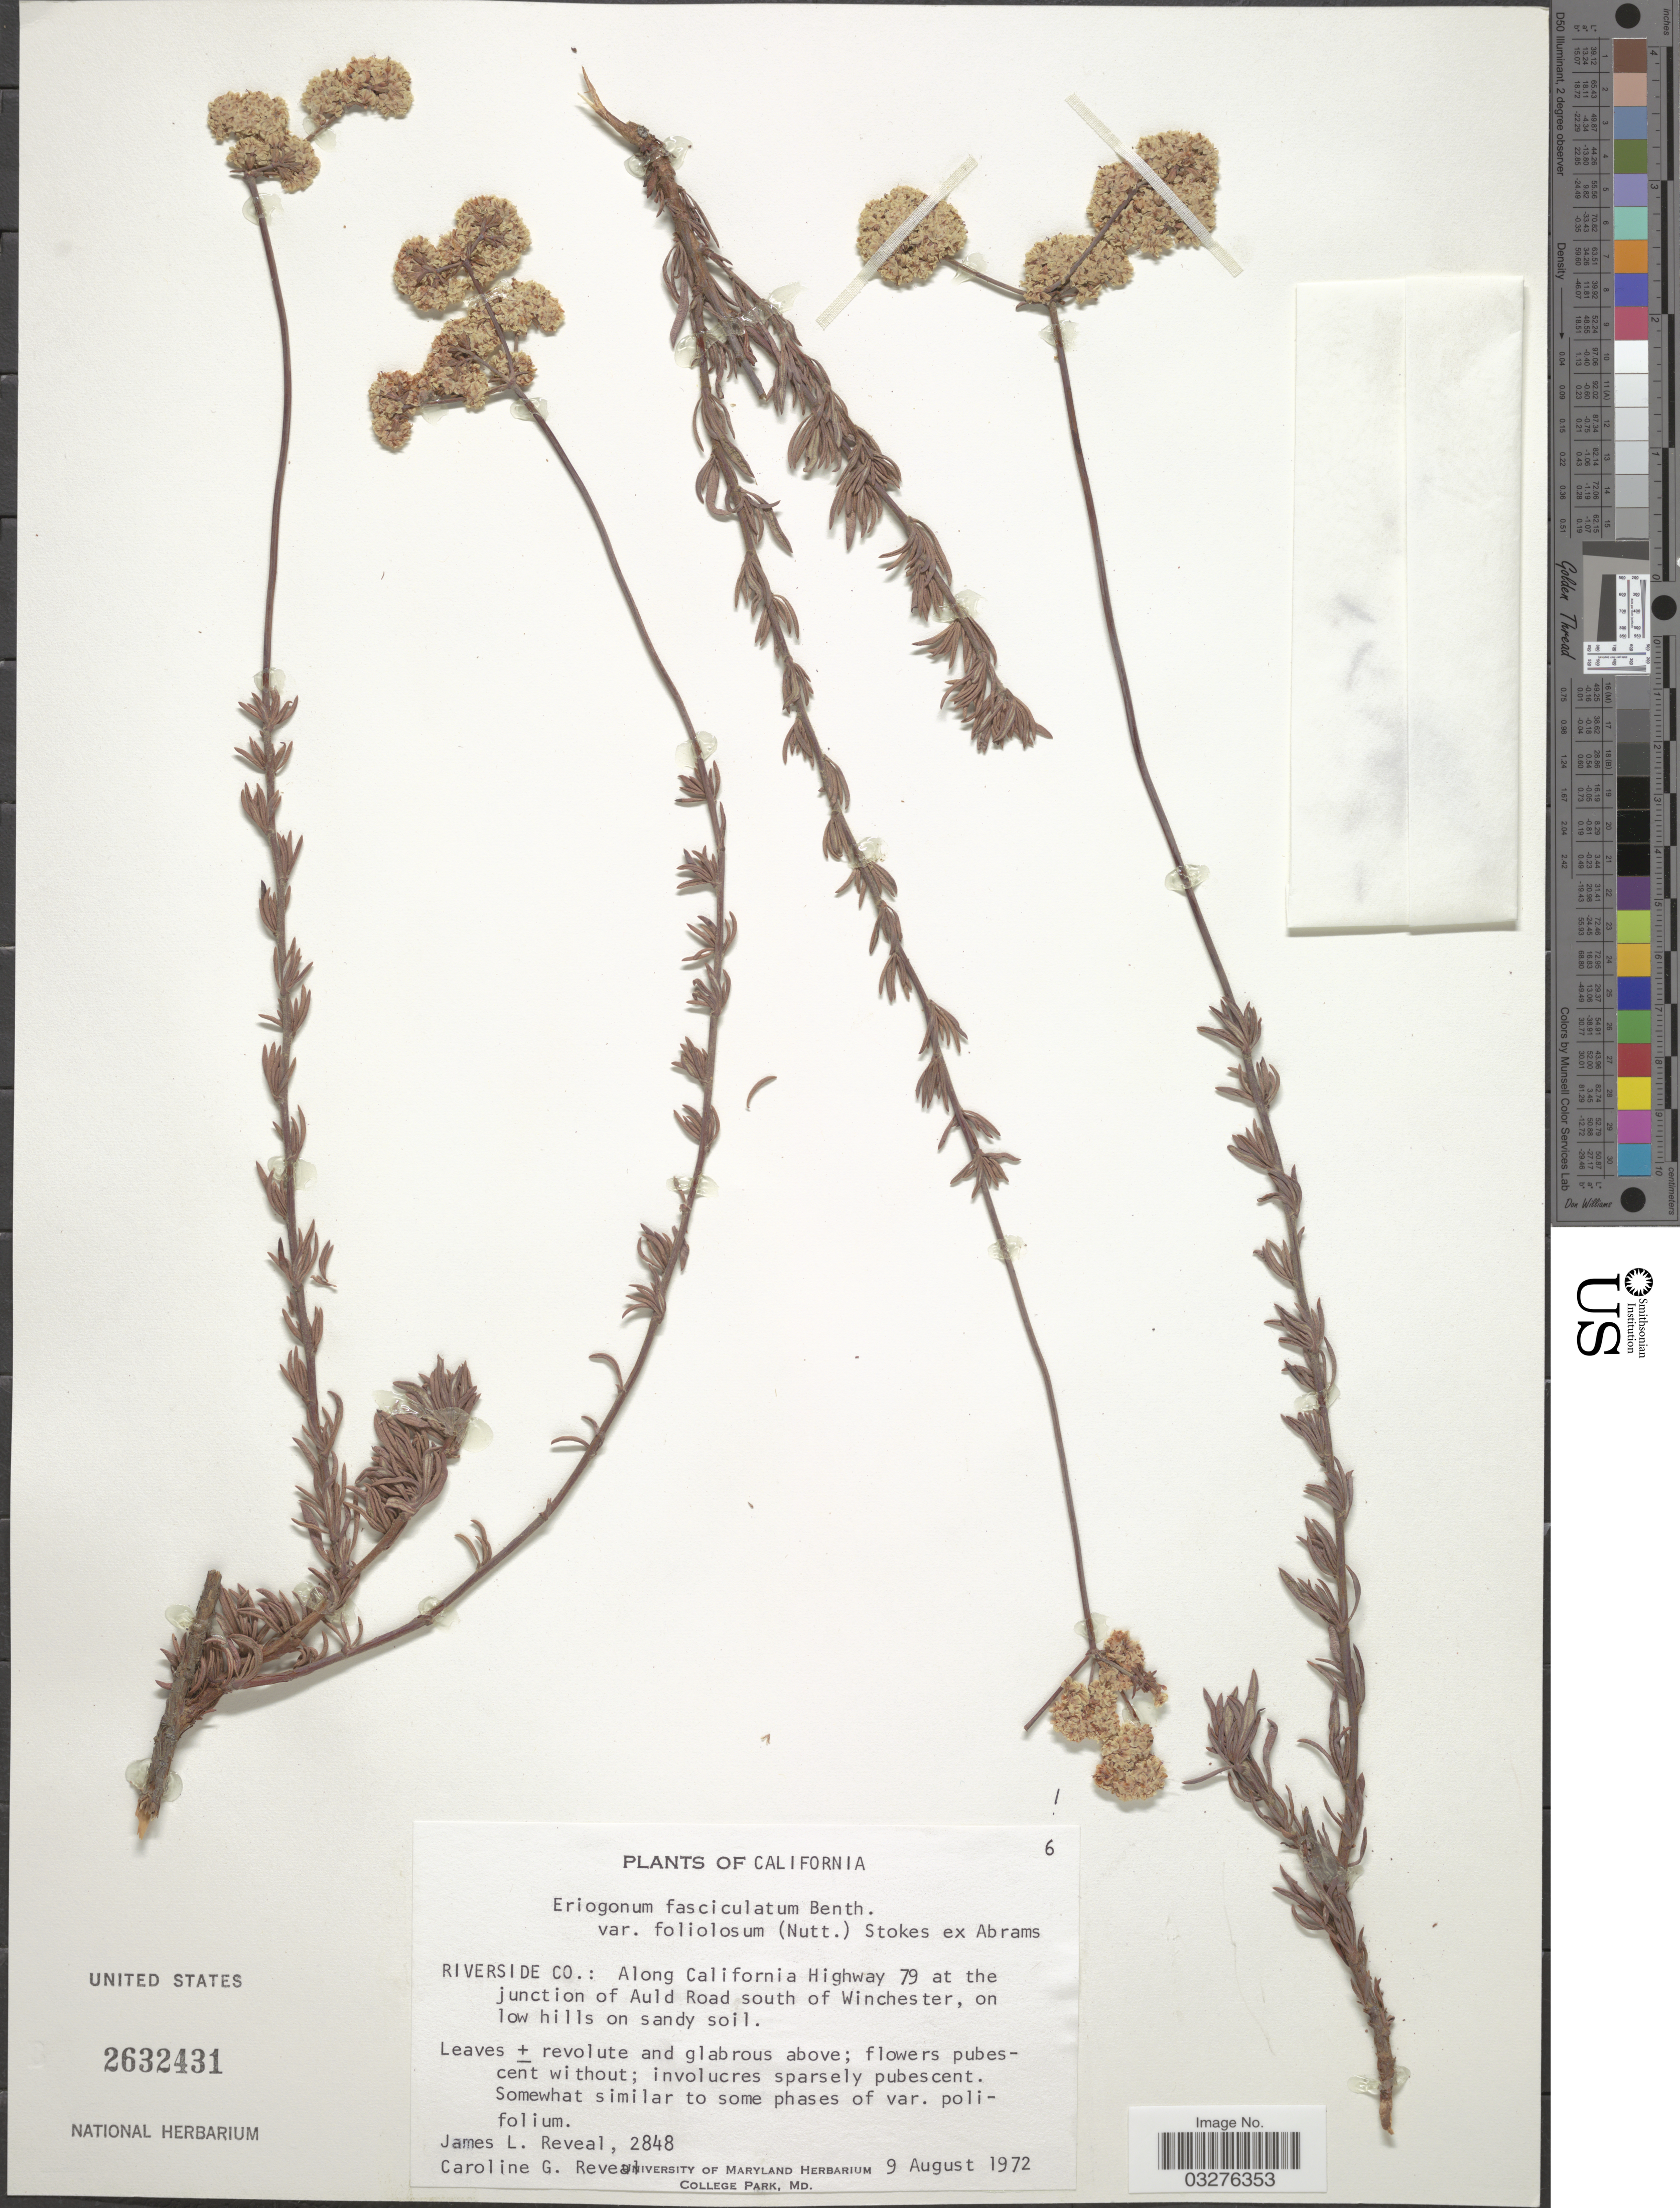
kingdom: Plantae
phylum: Tracheophyta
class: Magnoliopsida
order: Caryophyllales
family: Polygonaceae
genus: Eriogonum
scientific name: Eriogonum fasciculatum var. foliolosum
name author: (Nutt.) S. Stokes ex Abrams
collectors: J. L. Reveal & C. G. Reveal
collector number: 2848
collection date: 1972-08-09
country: United States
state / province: California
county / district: Riverside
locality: Riverside Co.: Along California Highway 79 at the junction of Auld Road South of Winchester.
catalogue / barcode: US 2632431